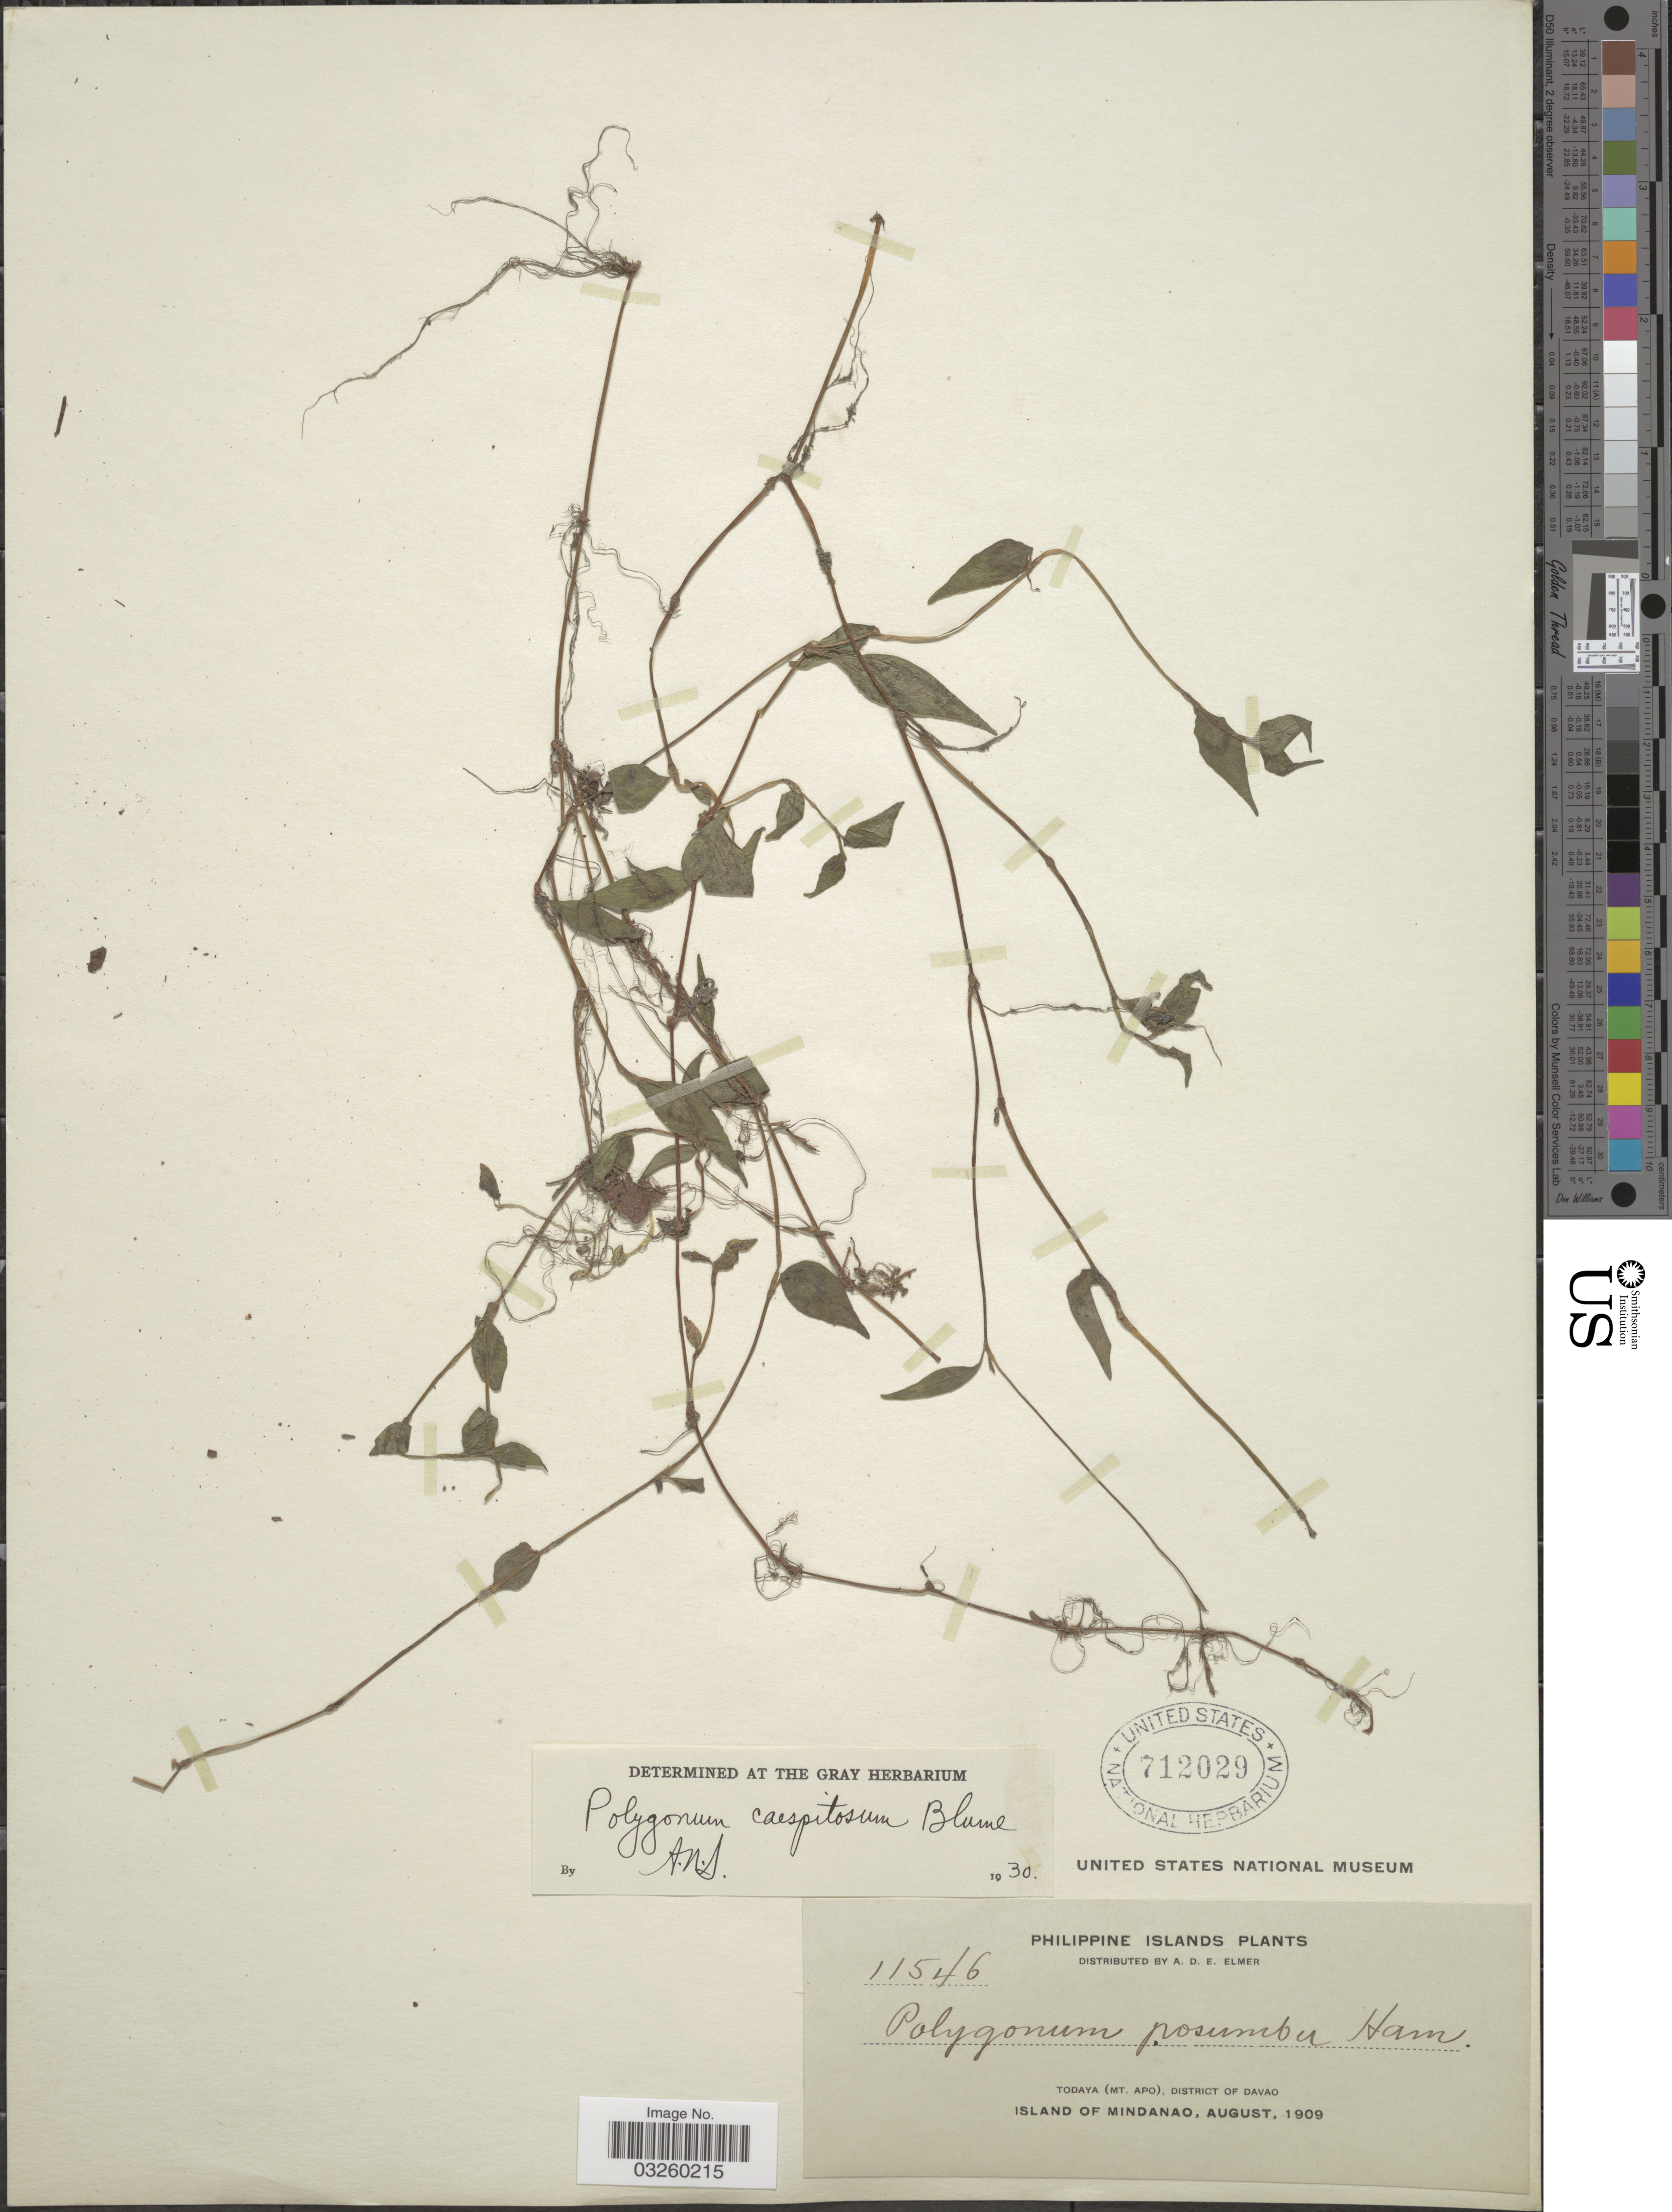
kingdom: Plantae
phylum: Tracheophyta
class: Magnoliopsida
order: Caryophyllales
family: Polygonaceae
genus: Polygonum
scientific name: Polygonum caespitosum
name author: Blume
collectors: A. D. E. Elmer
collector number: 11546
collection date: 1909-08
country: Philippines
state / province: Davao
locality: Phillipine Islands. Todaya (Mt. Apo), District of Davao. Island of Mindanao.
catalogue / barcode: US 712029